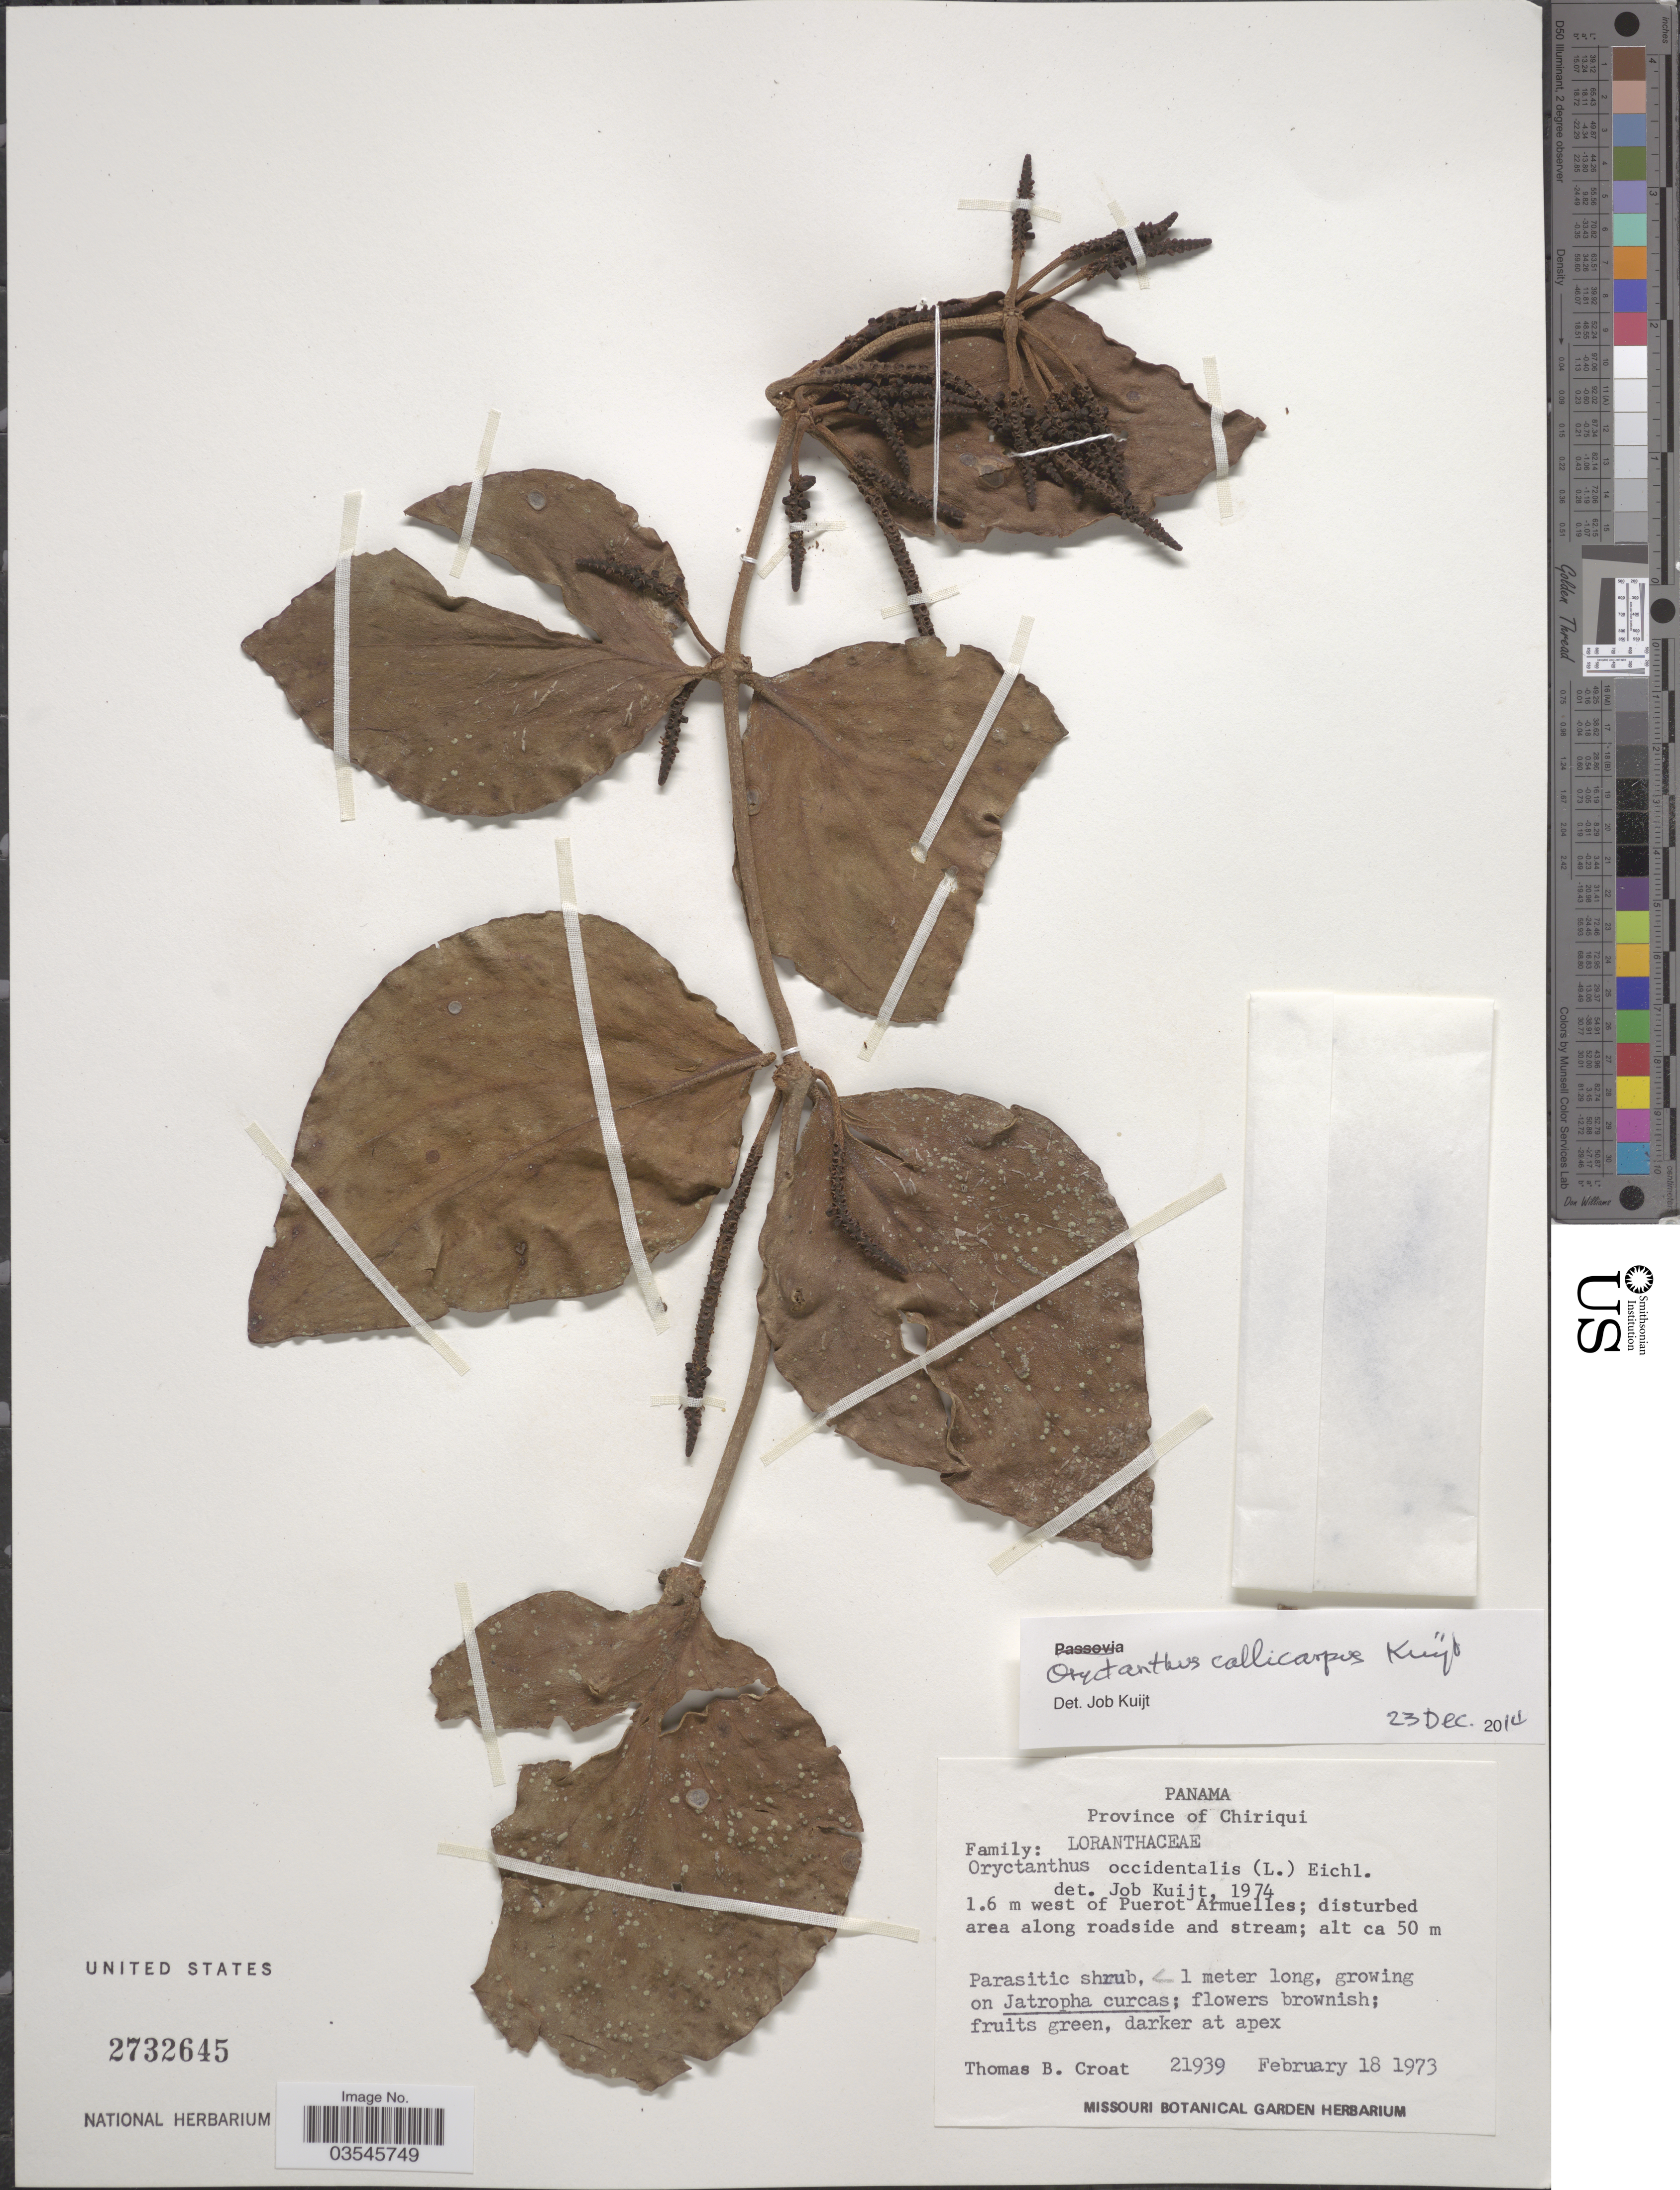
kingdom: Plantae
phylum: Tracheophyta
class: Magnoliopsida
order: Santalales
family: Loranthaceae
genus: Oryctanthus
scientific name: Oryctanthus callicarpus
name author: Kuijt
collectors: T. B. Croat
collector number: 21939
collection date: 1973-02-18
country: Panama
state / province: Chiriqui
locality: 1.6 m west of Puerot Armuelles; disturbed area along roadside and stream.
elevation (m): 50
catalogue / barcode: US 2732645